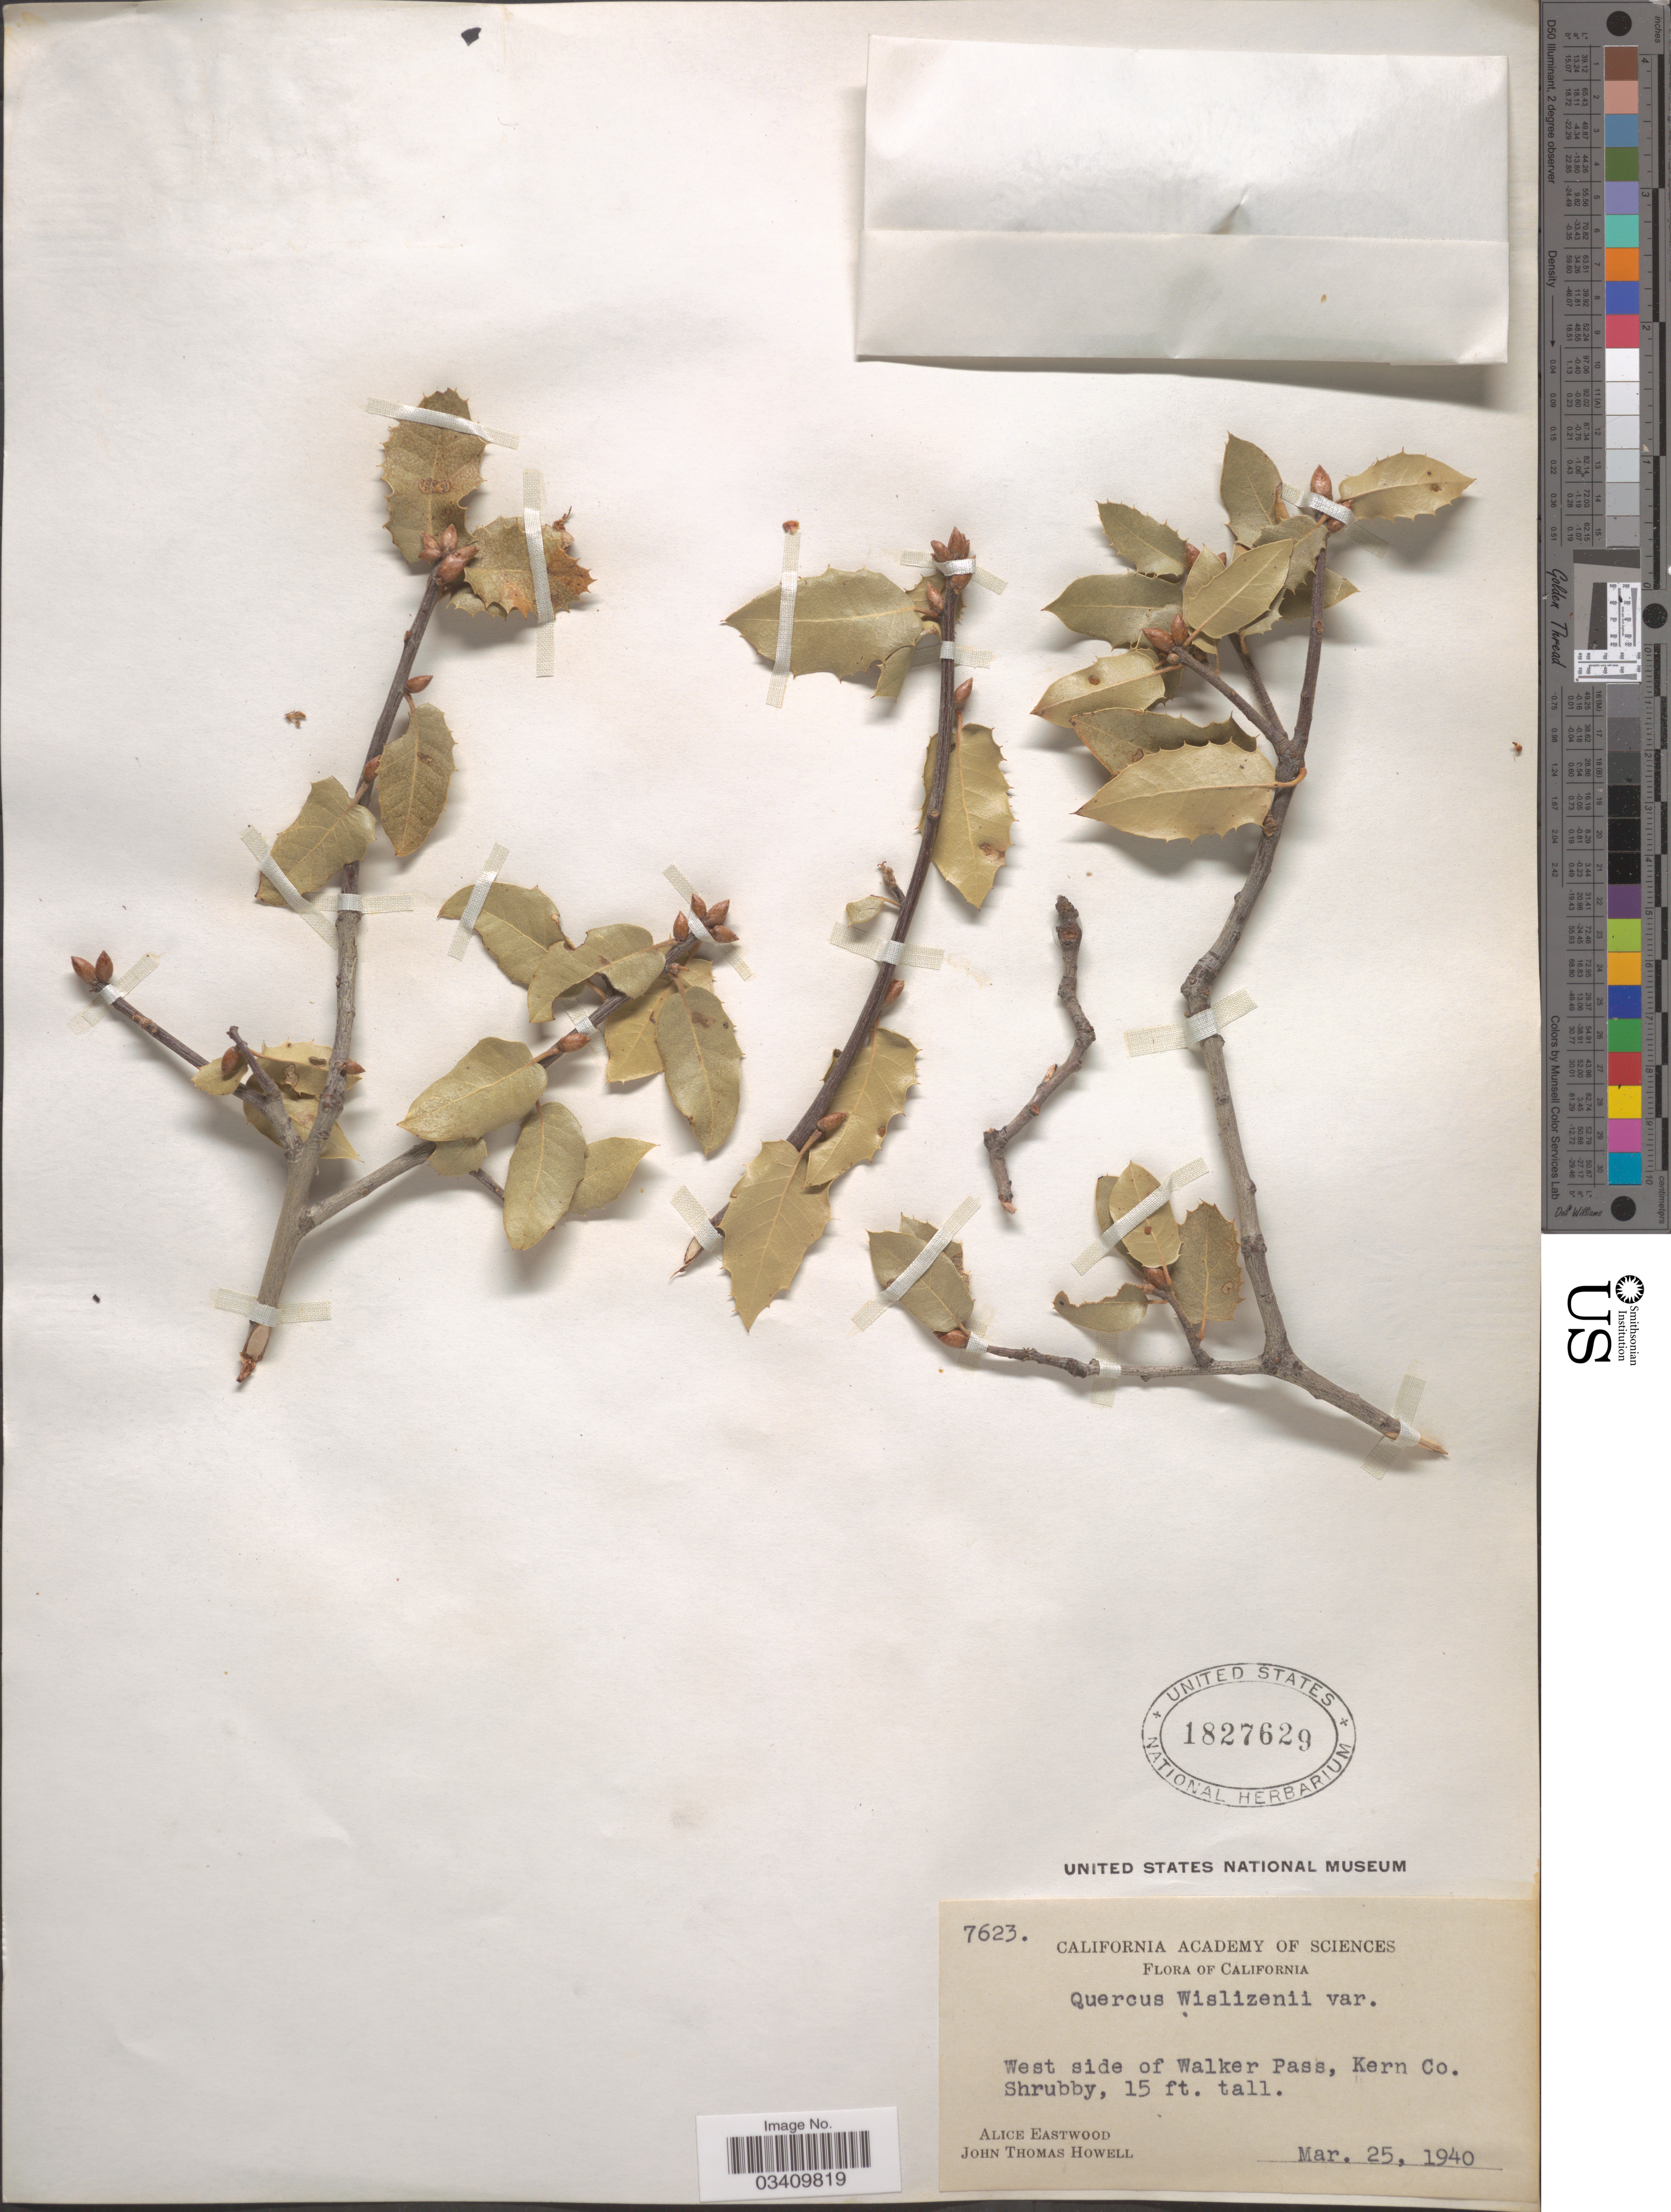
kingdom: Plantae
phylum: Tracheophyta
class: Magnoliopsida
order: Fagales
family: Fagaceae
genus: Quercus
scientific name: Quercus wislizeni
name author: A. DC.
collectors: A. Eastwood & J. T. Howell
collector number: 7623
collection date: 1940-03-25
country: United States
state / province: California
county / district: Kern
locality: West side of Walker Pass, Kern Co.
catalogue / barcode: US 1827629